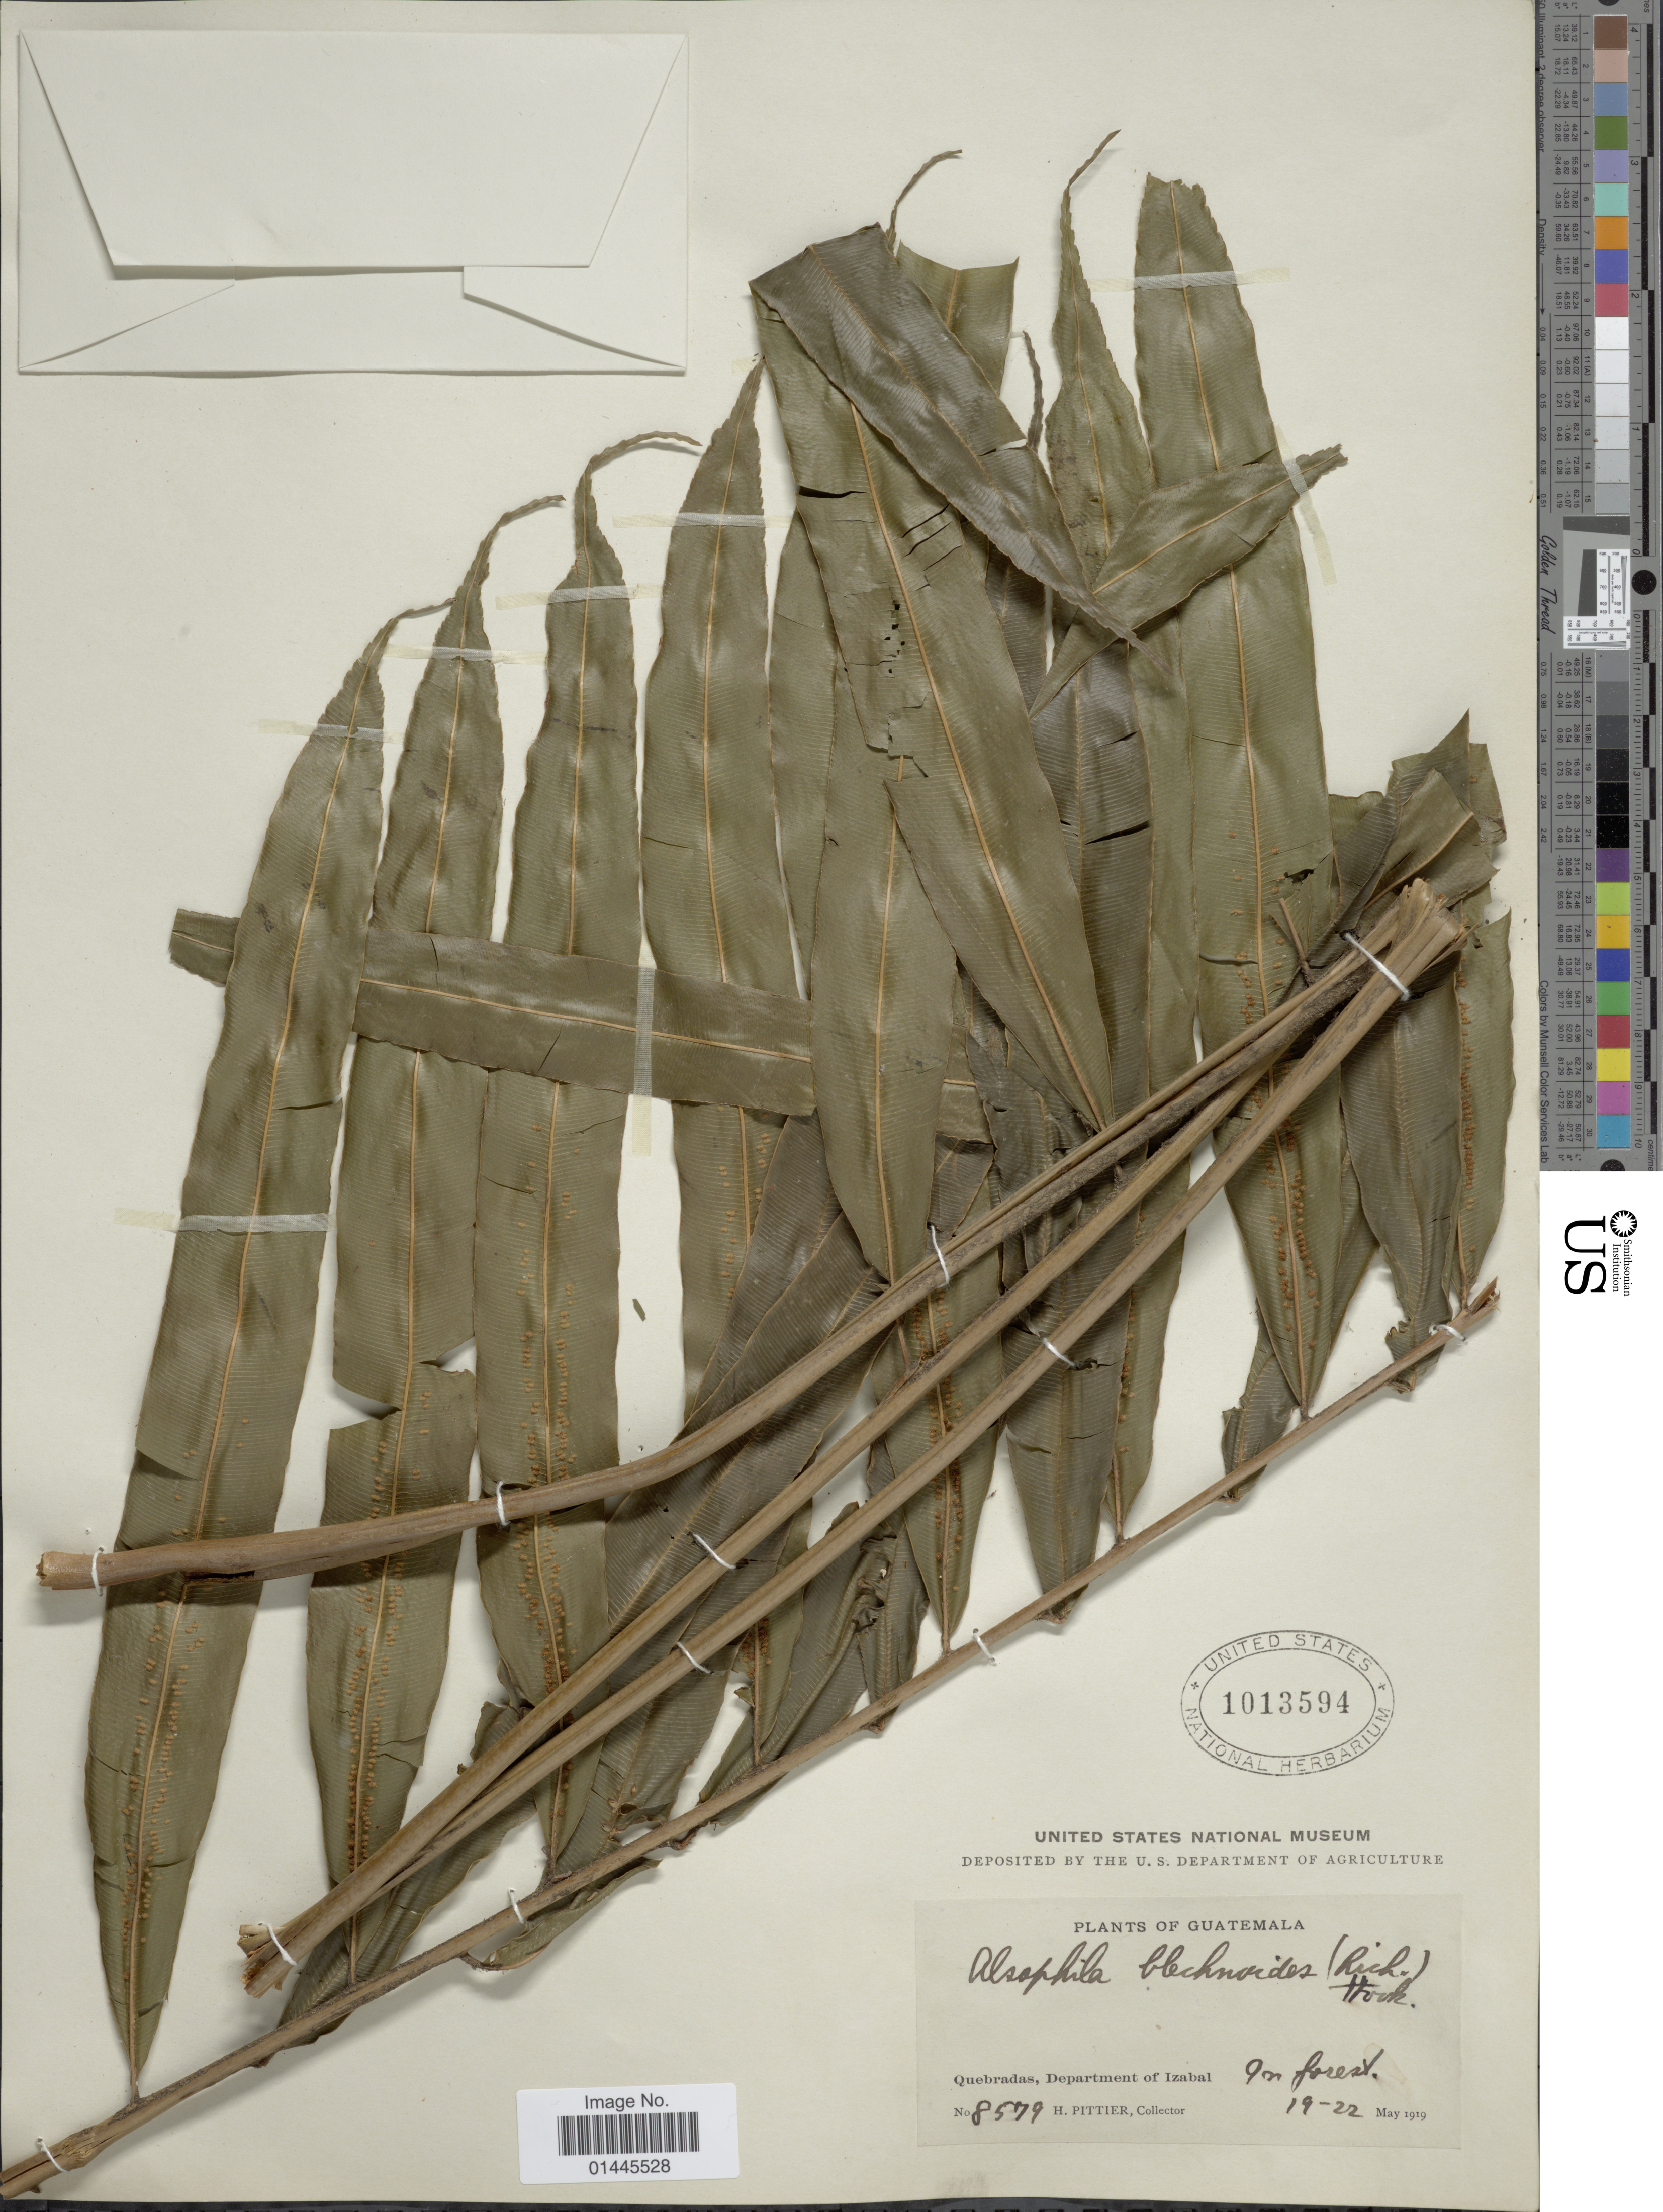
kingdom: Plantae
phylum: Tracheophyta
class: Polypodiopsida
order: Cyatheales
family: Metaxyaceae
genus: Metaxya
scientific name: Metaxya rostrata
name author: (Kunth) C. Presl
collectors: H. F. Pittier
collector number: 8579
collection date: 1919-05-19/1919-05-22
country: Guatemala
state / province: Izabal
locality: Quebradas.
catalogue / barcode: US 1013594